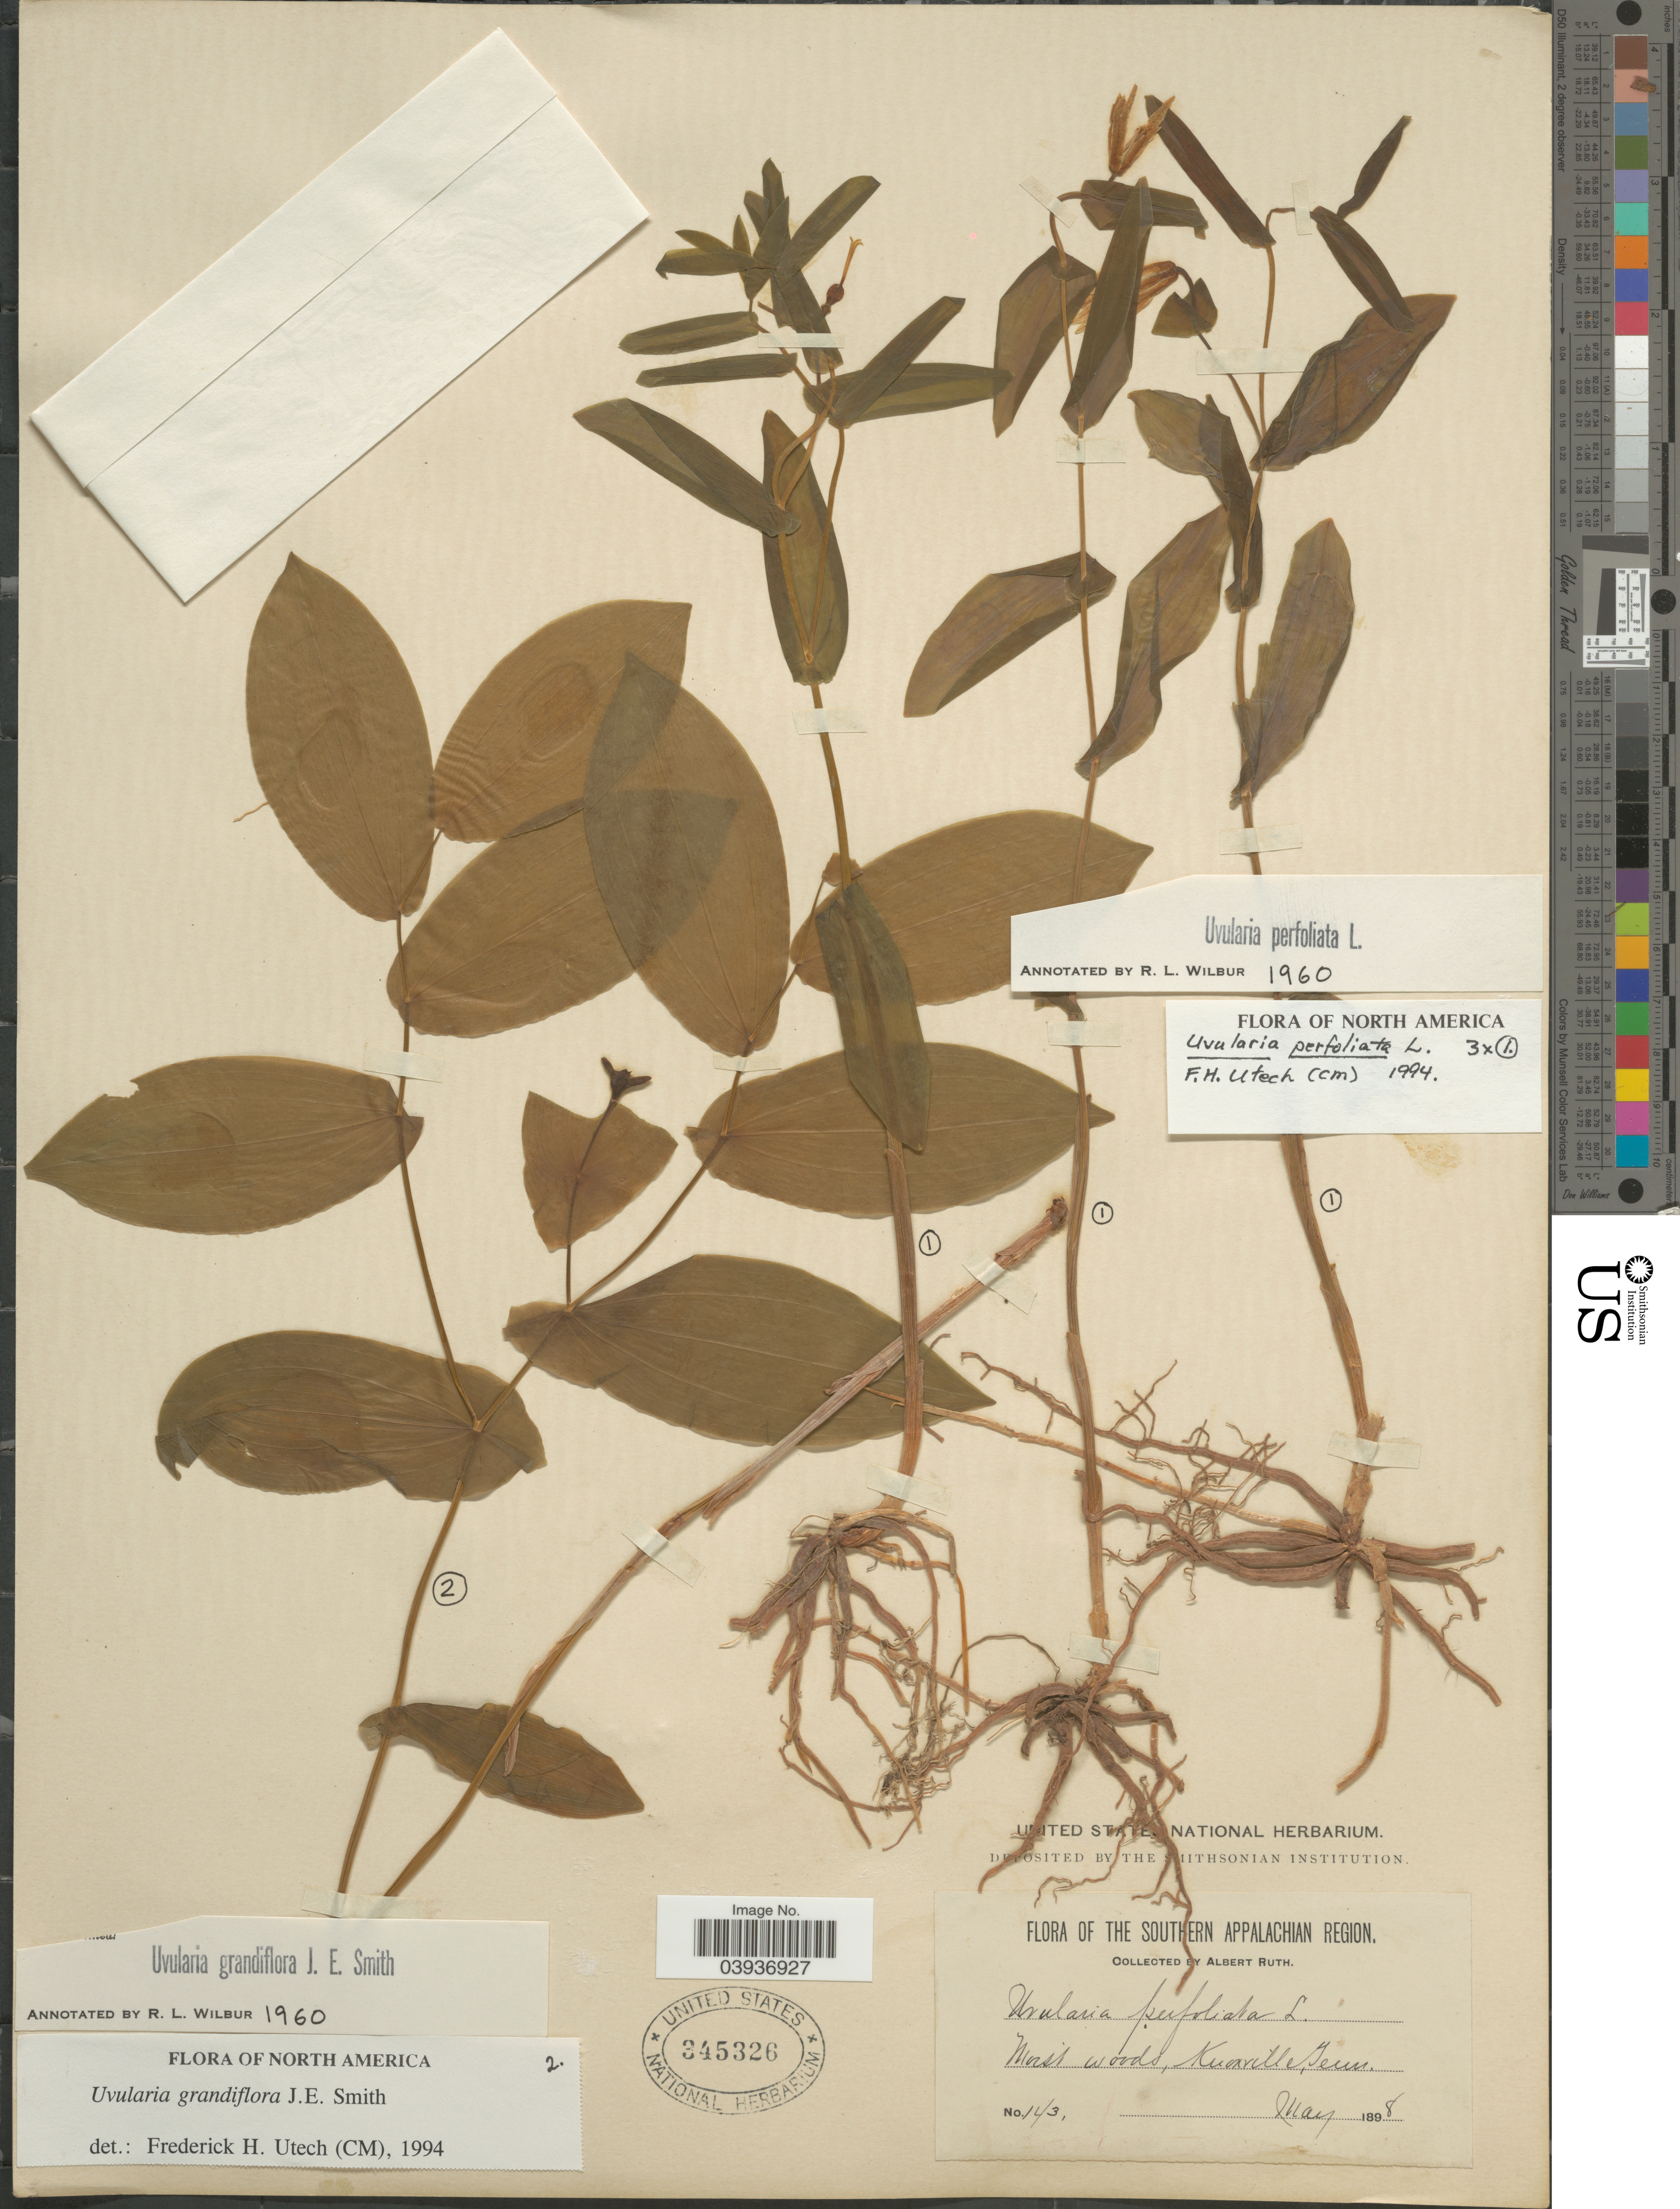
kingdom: Plantae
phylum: Tracheophyta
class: Liliopsida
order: Liliales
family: Colchicaceae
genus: Uvularia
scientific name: Uvularia grandiflora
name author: Sm.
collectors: A. Ruth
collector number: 143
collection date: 1898-05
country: United States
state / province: Tennessee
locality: The Southern Appalachian Region. Knoxville.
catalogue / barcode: US 345326